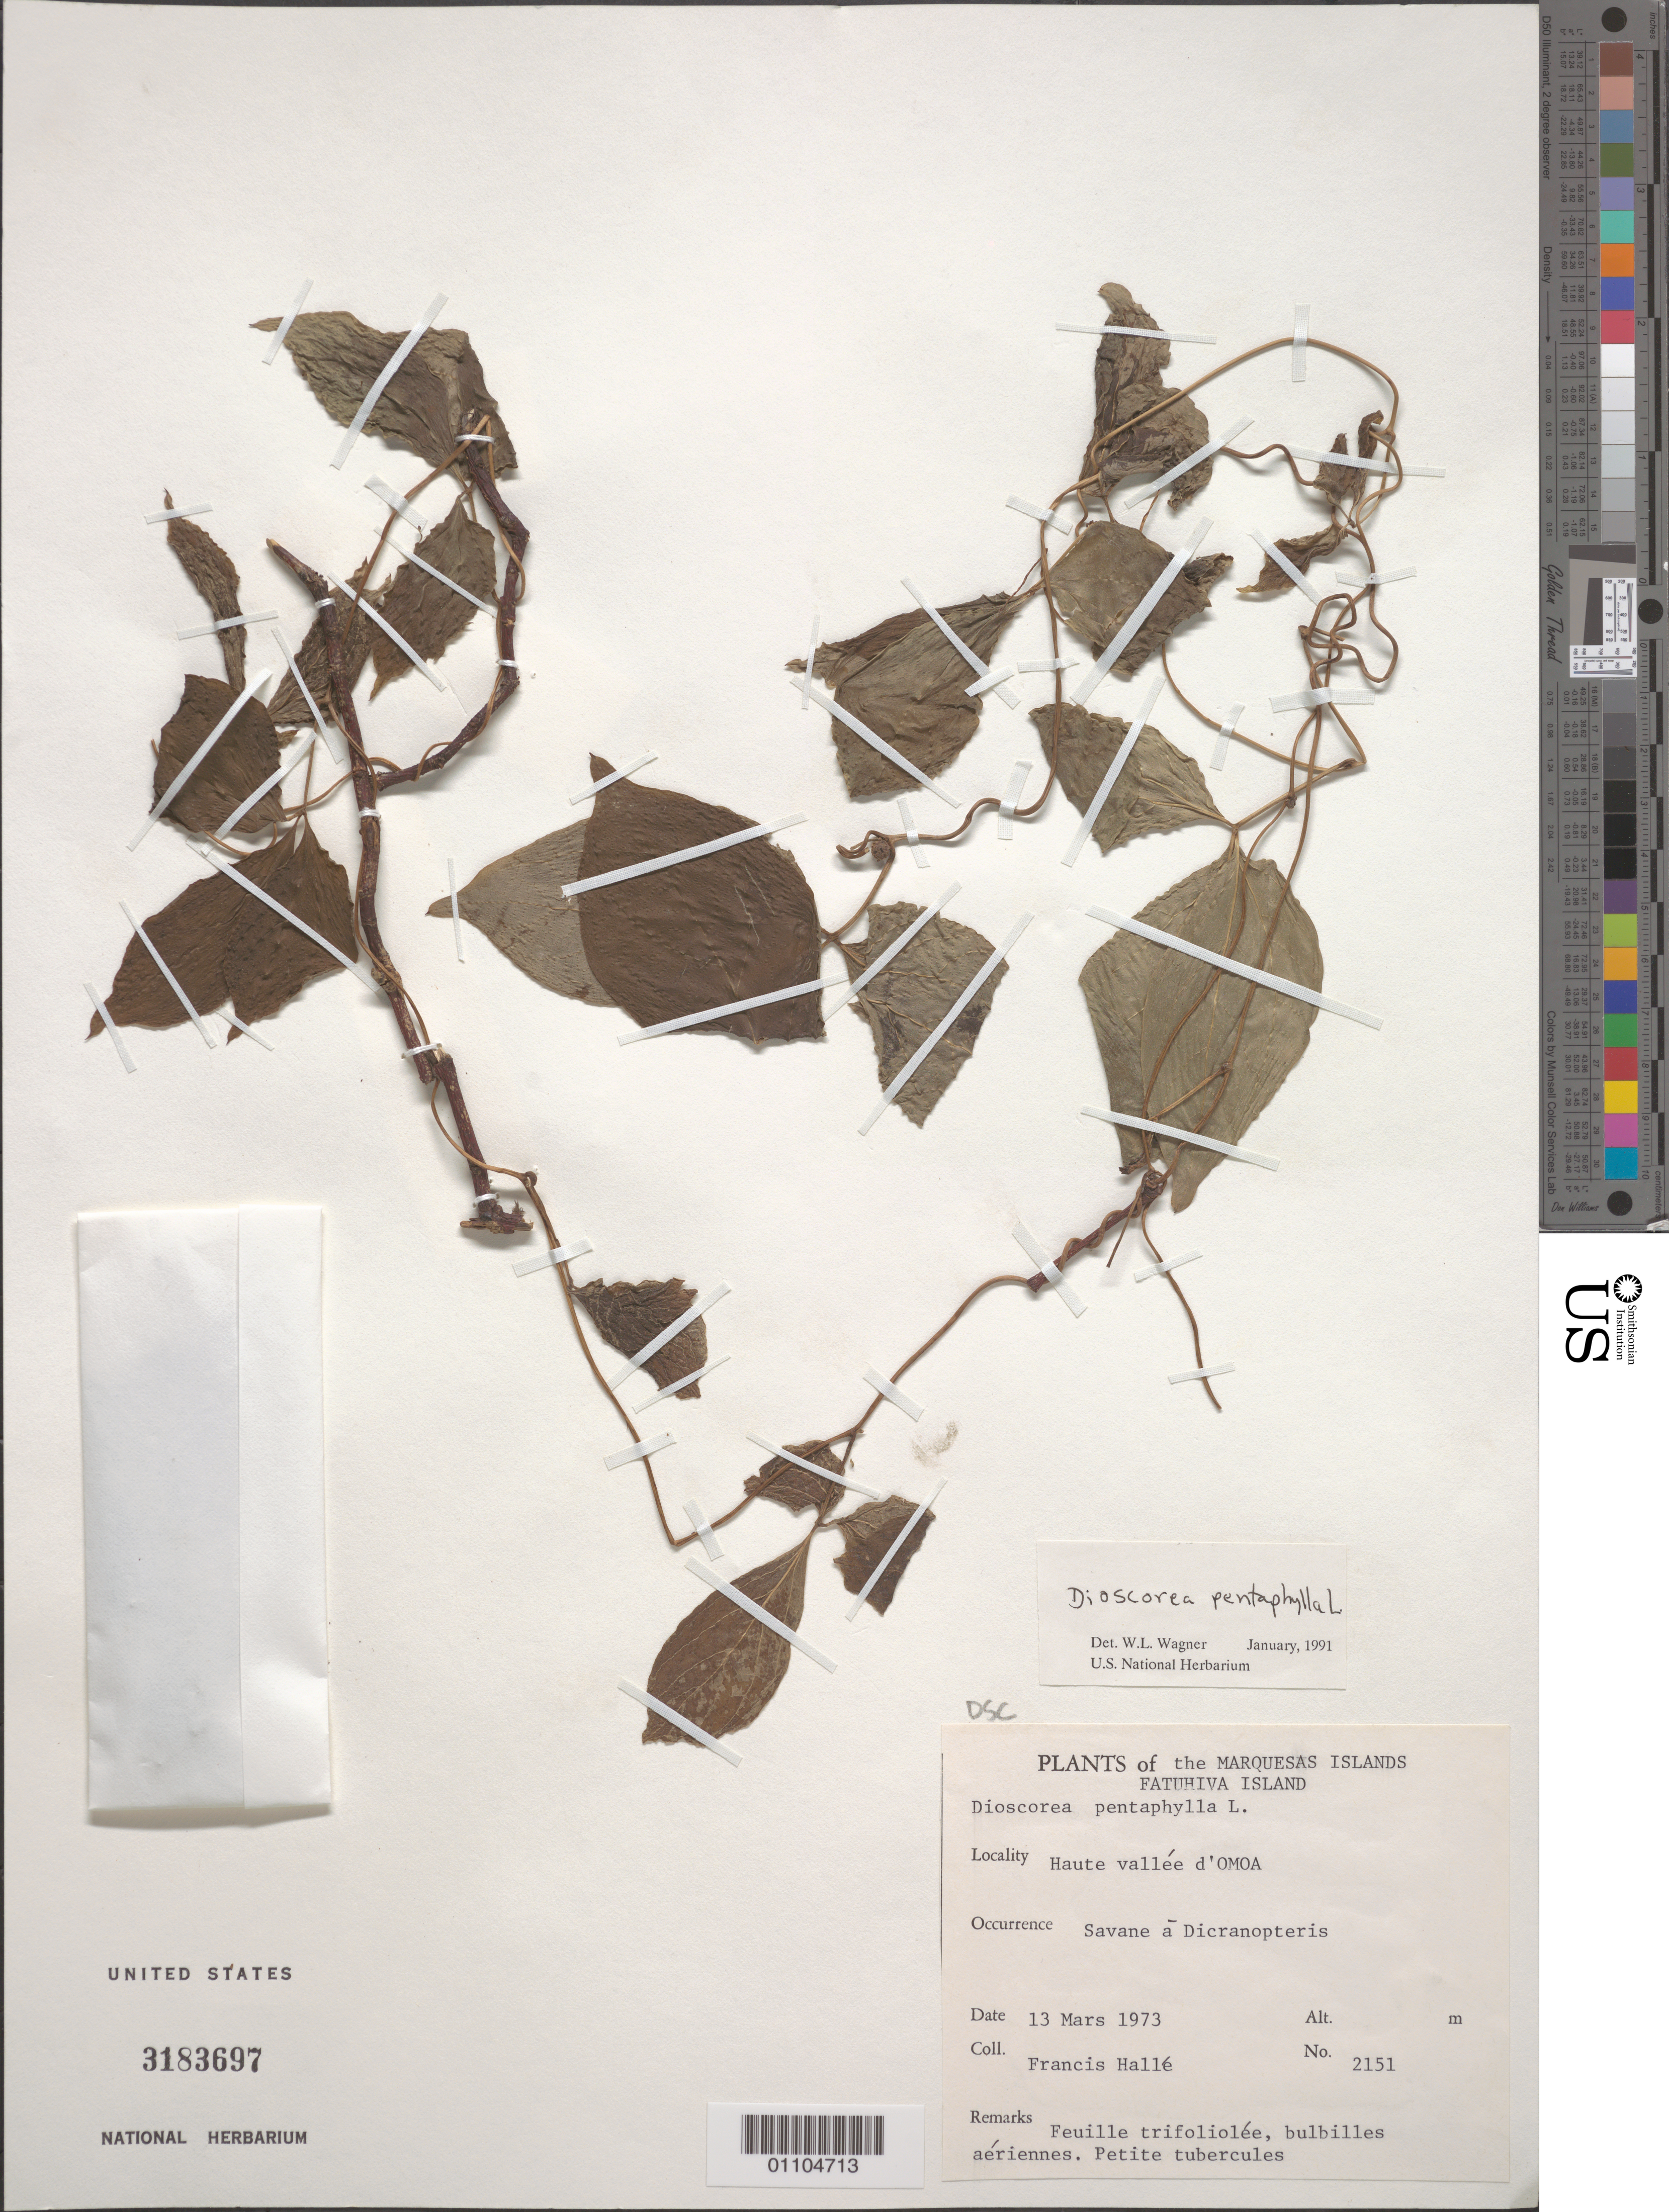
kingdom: Plantae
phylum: Tracheophyta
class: Liliopsida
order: Dioscoreales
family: Dioscoreaceae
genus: Dioscorea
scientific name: Dioscorea pentaphylla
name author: L.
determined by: Wagner, W. L., (BOT), Smithsonian Institution - National Museum of Natural History (UNITED STATES)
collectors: F. Hallé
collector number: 2151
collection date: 1973-03-13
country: French Polynesia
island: Fatu Hiva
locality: Haute vallée d'Omo'a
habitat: Savanne à Dicranopteris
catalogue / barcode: US 3183697